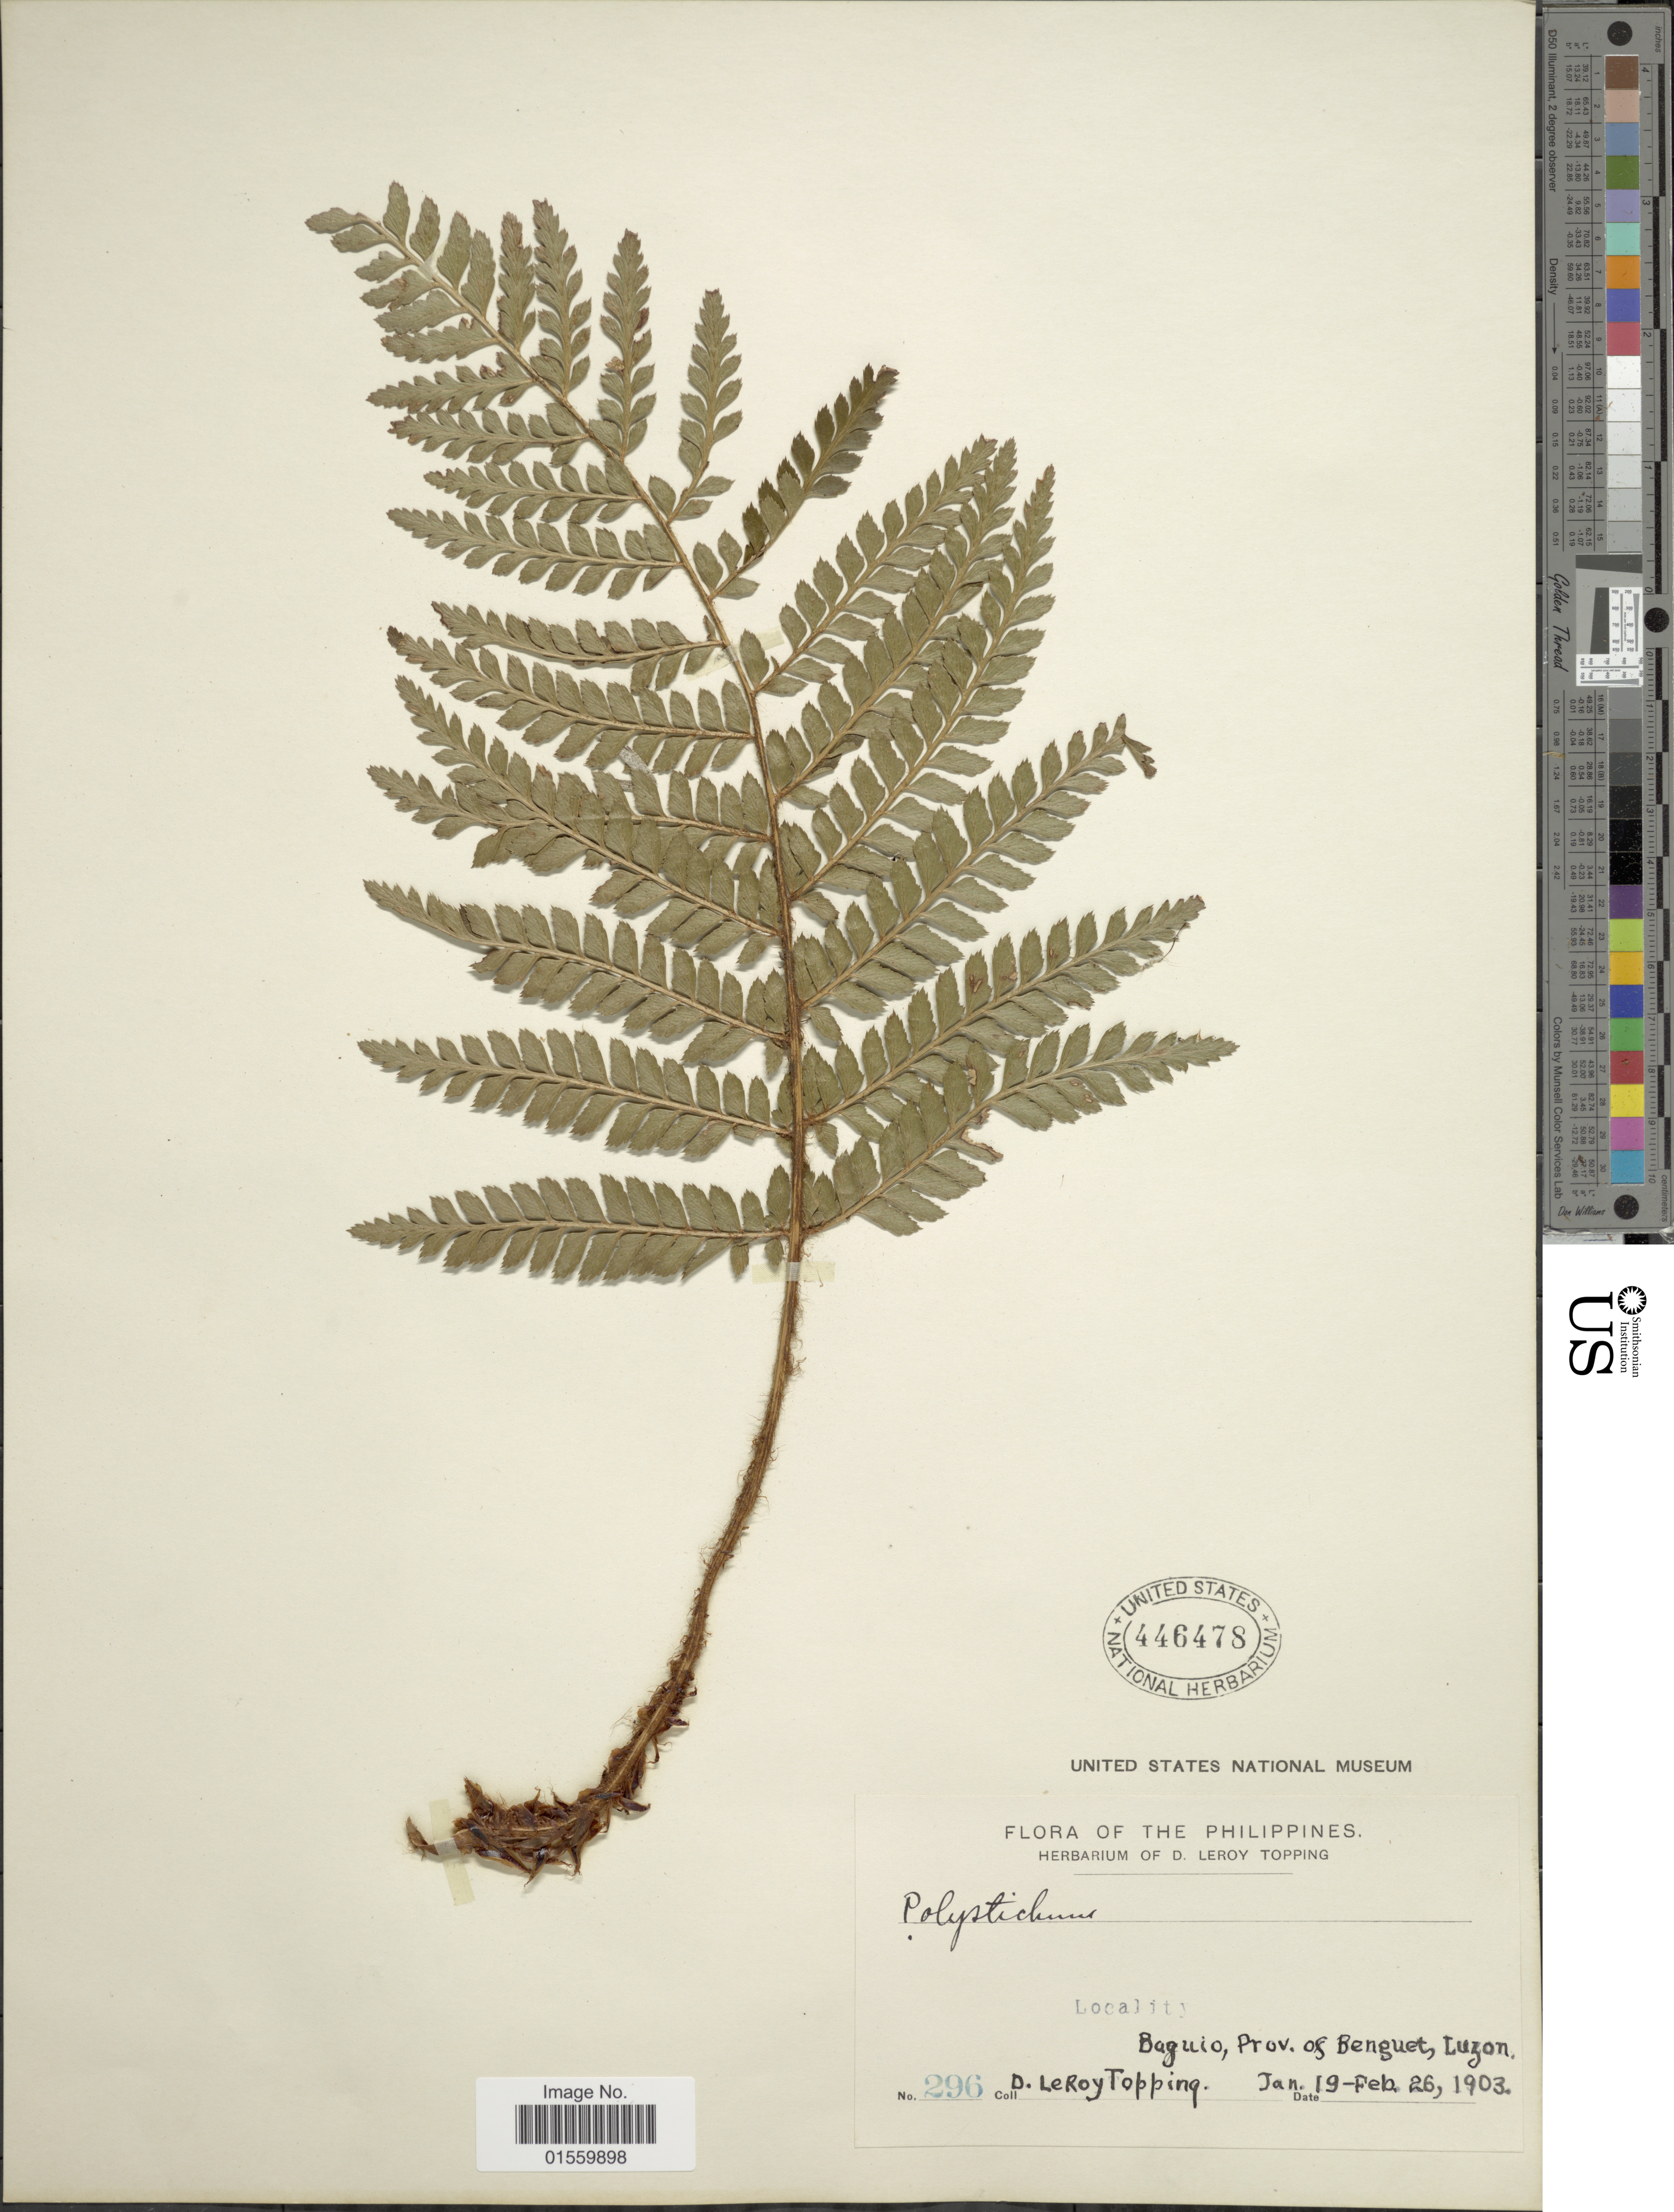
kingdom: Plantae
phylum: Tracheophyta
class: Polypodiopsida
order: Polypodiales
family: Dryopteridaceae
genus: Polystichum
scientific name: Polystichum aculeatum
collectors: D. L. Topping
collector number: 296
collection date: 1903-01-19/1903-02-26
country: Philippines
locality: Baguio, Prov. of Benguet, Luzon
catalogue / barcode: US 446478